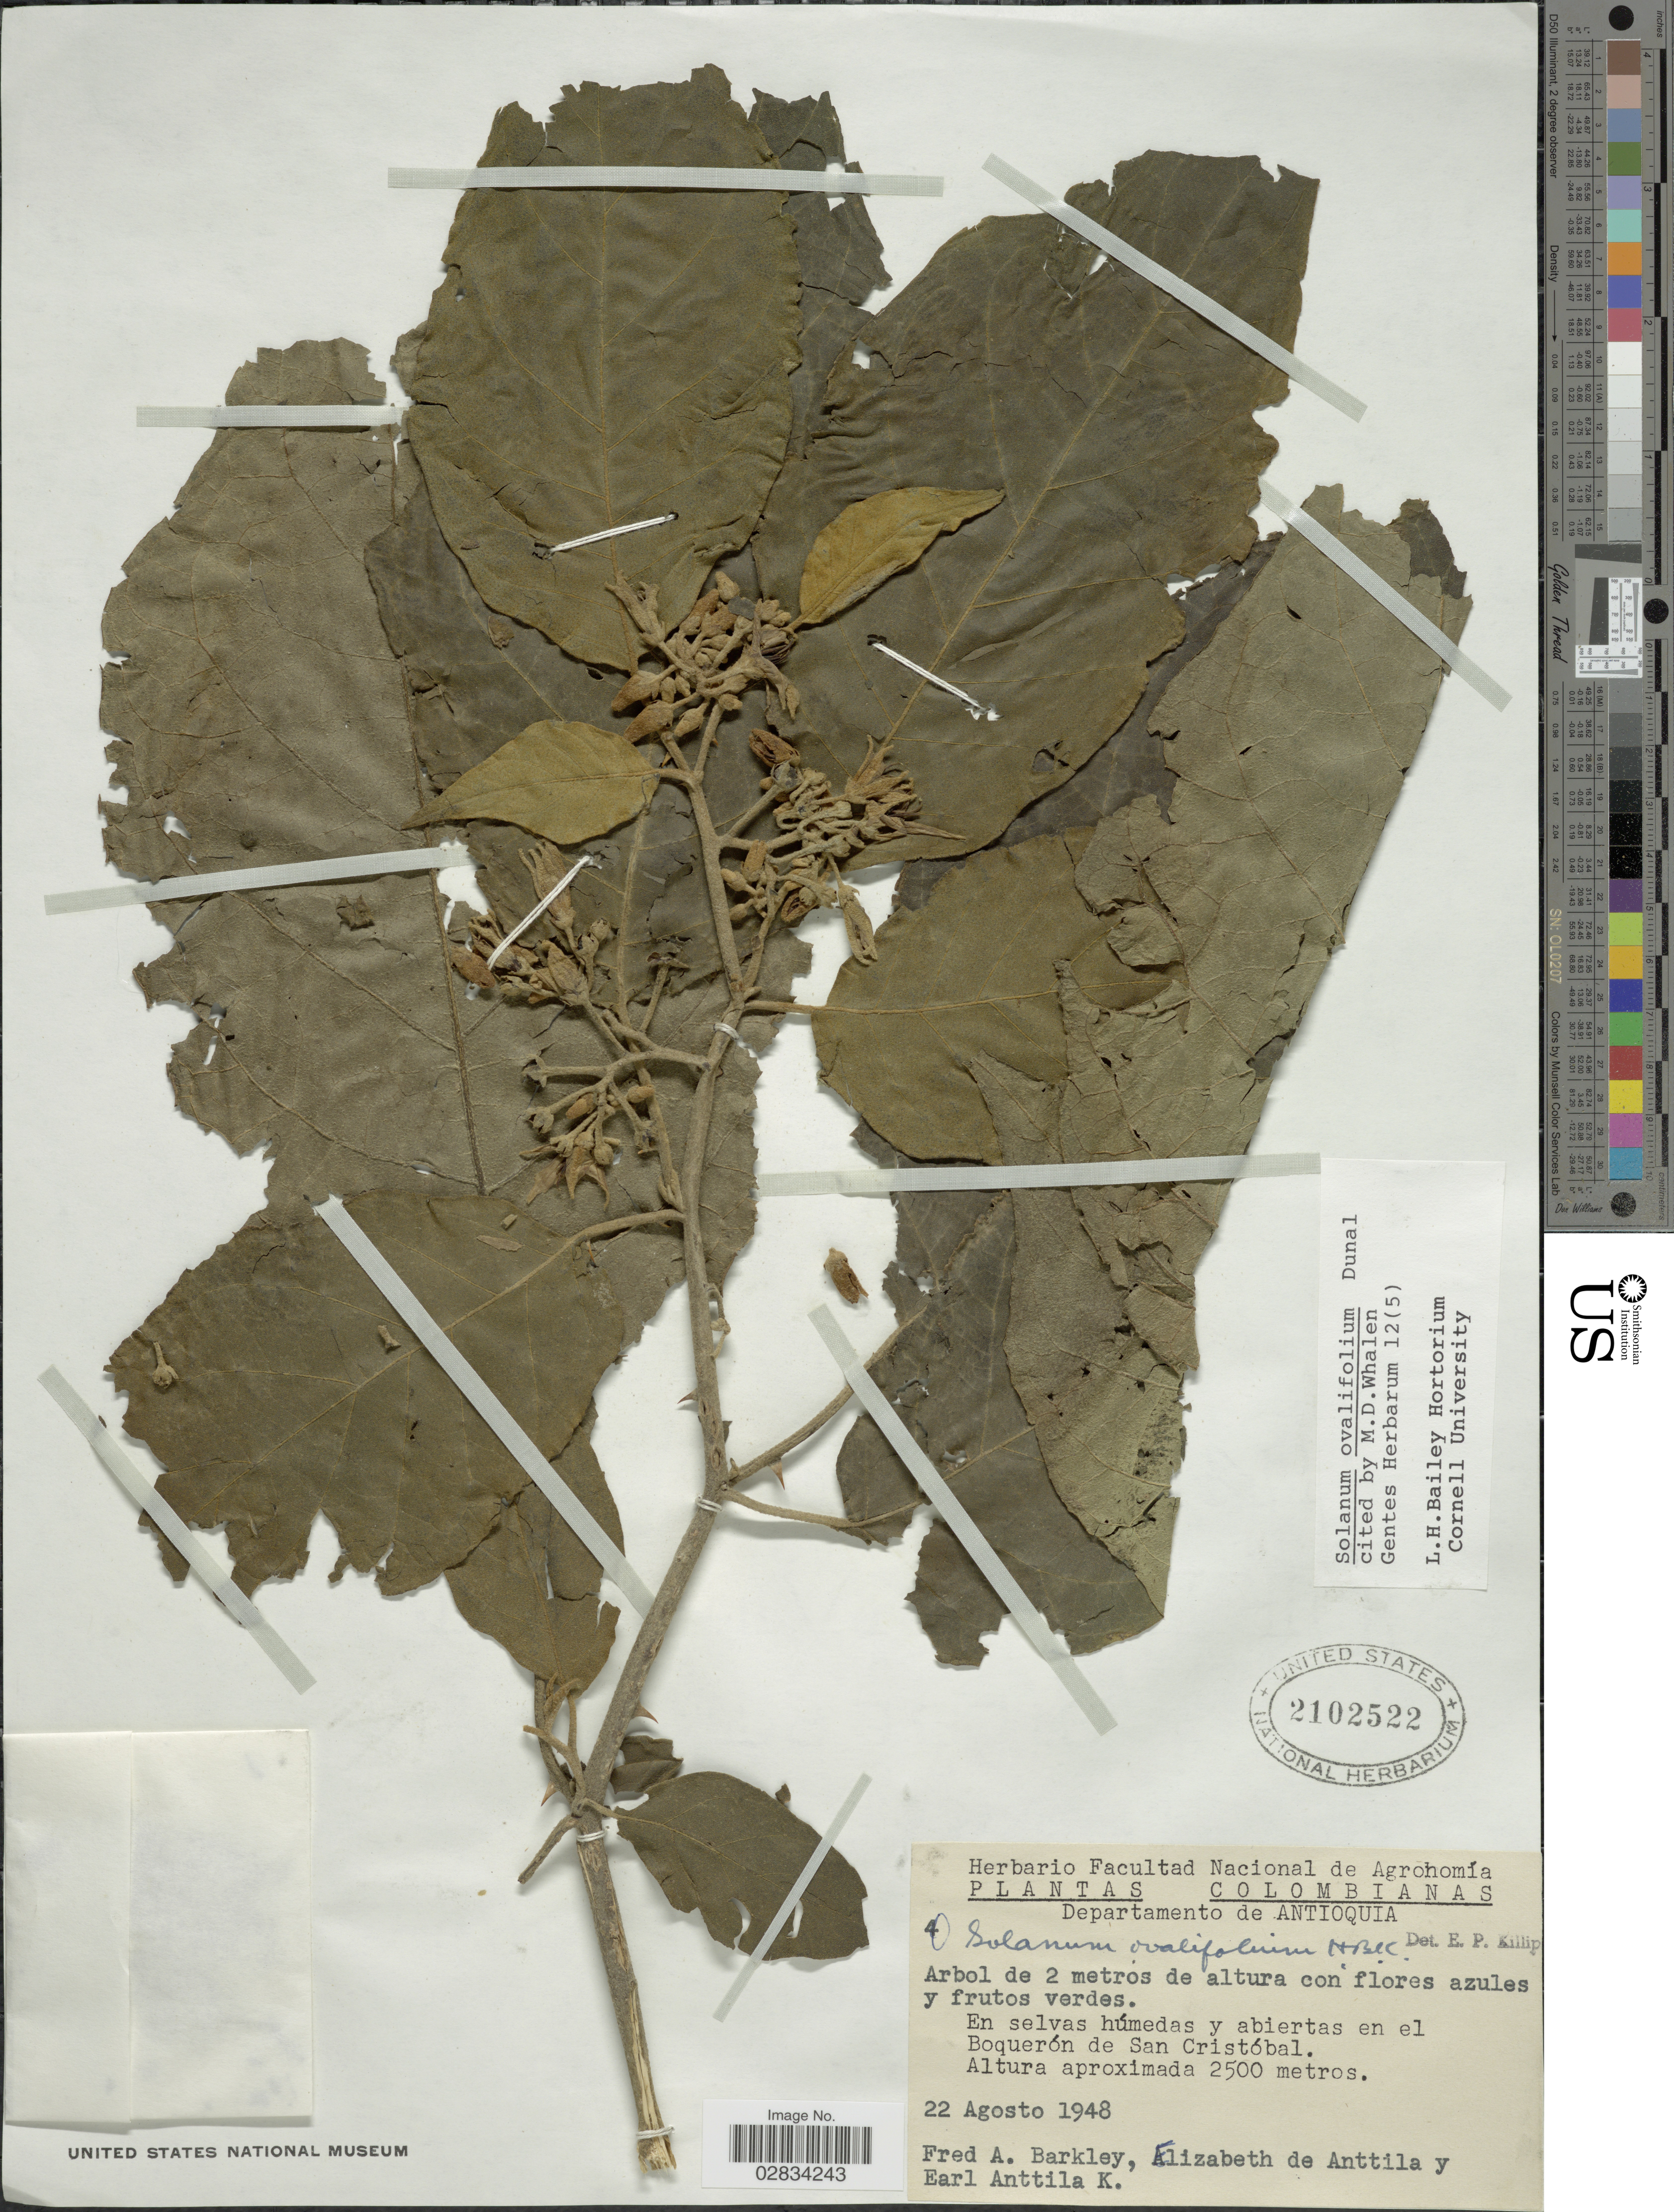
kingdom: Plantae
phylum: Tracheophyta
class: Magnoliopsida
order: Solanales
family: Solanaceae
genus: Solanum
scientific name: Solanum ovalifolium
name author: Dunal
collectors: F. A. Barkley, E. Anttila & E. Anttila K.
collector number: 4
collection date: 1948-08-22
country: Colombia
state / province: Antioquia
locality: En selvas húmedas y abiertas en el Boquerón de San Cristóbal.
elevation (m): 2500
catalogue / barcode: US 2102522